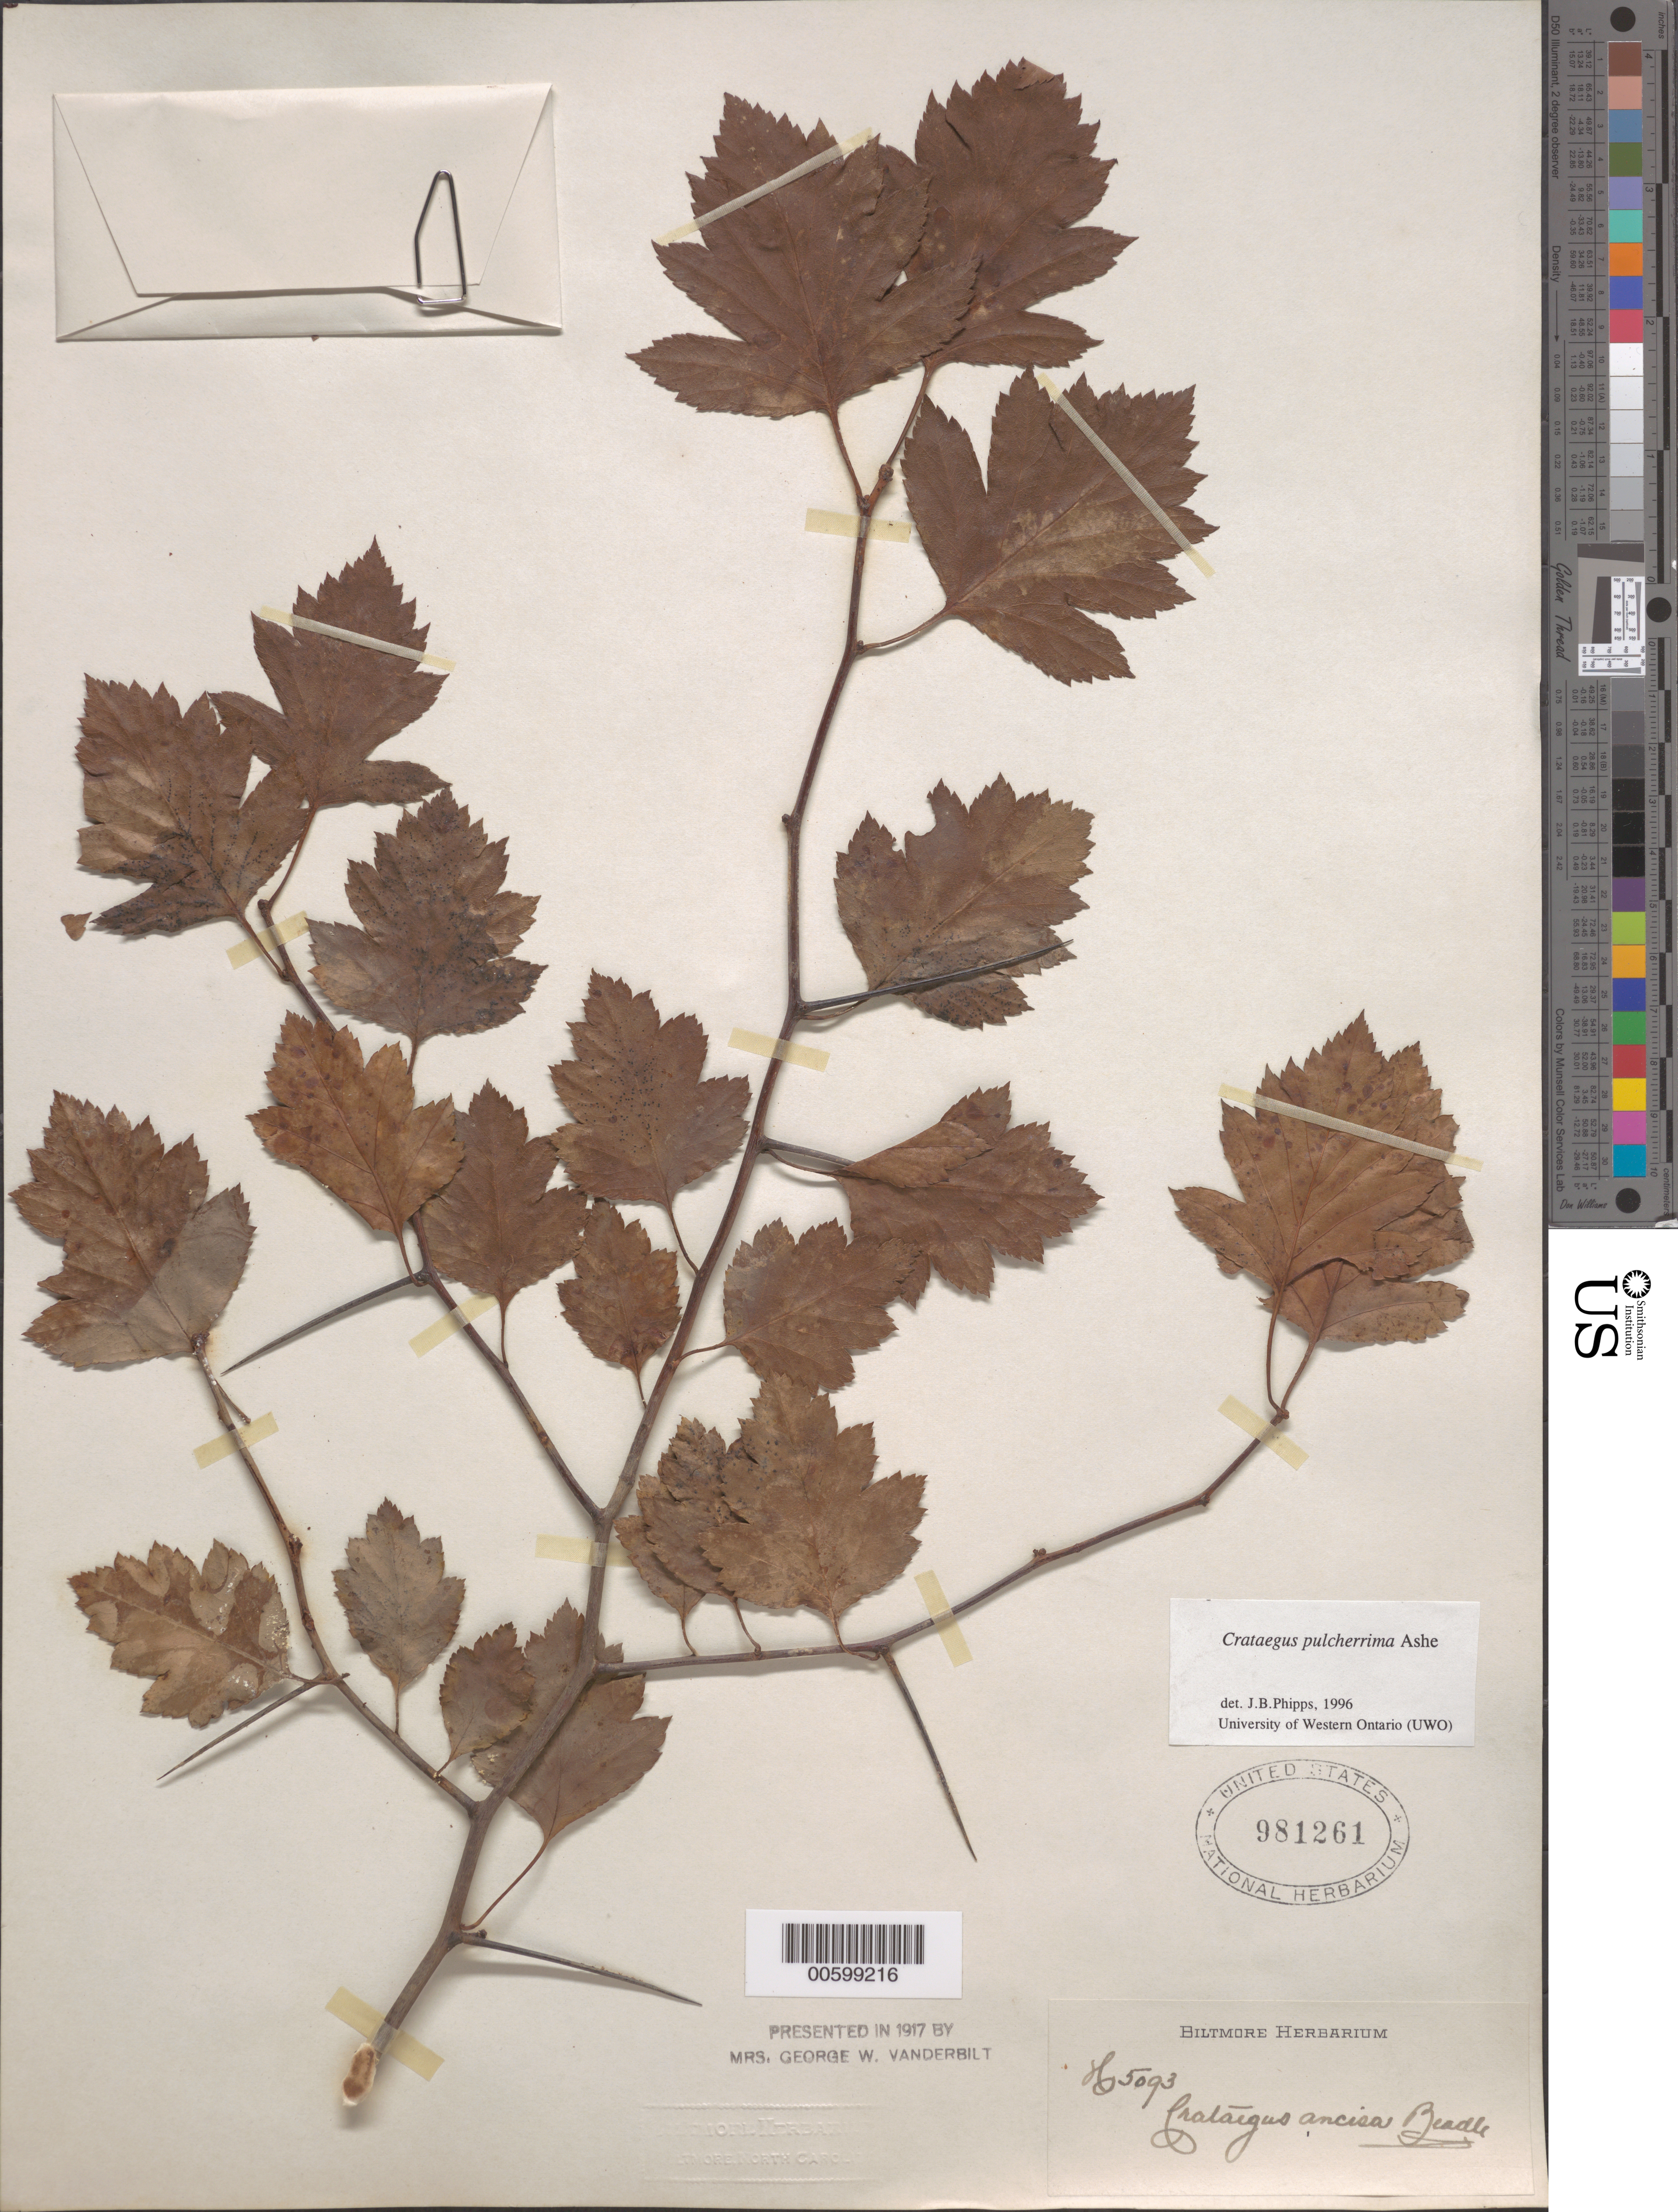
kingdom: Plantae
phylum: Tracheophyta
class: Magnoliopsida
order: Rosales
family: Rosaceae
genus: Crataegus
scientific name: Crataegus pulcherrima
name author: Ashe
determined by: Phipps, James B., (UWO), University of Western Ontario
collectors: ex herb. Biltmore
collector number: H5093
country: United States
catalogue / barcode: US 981261